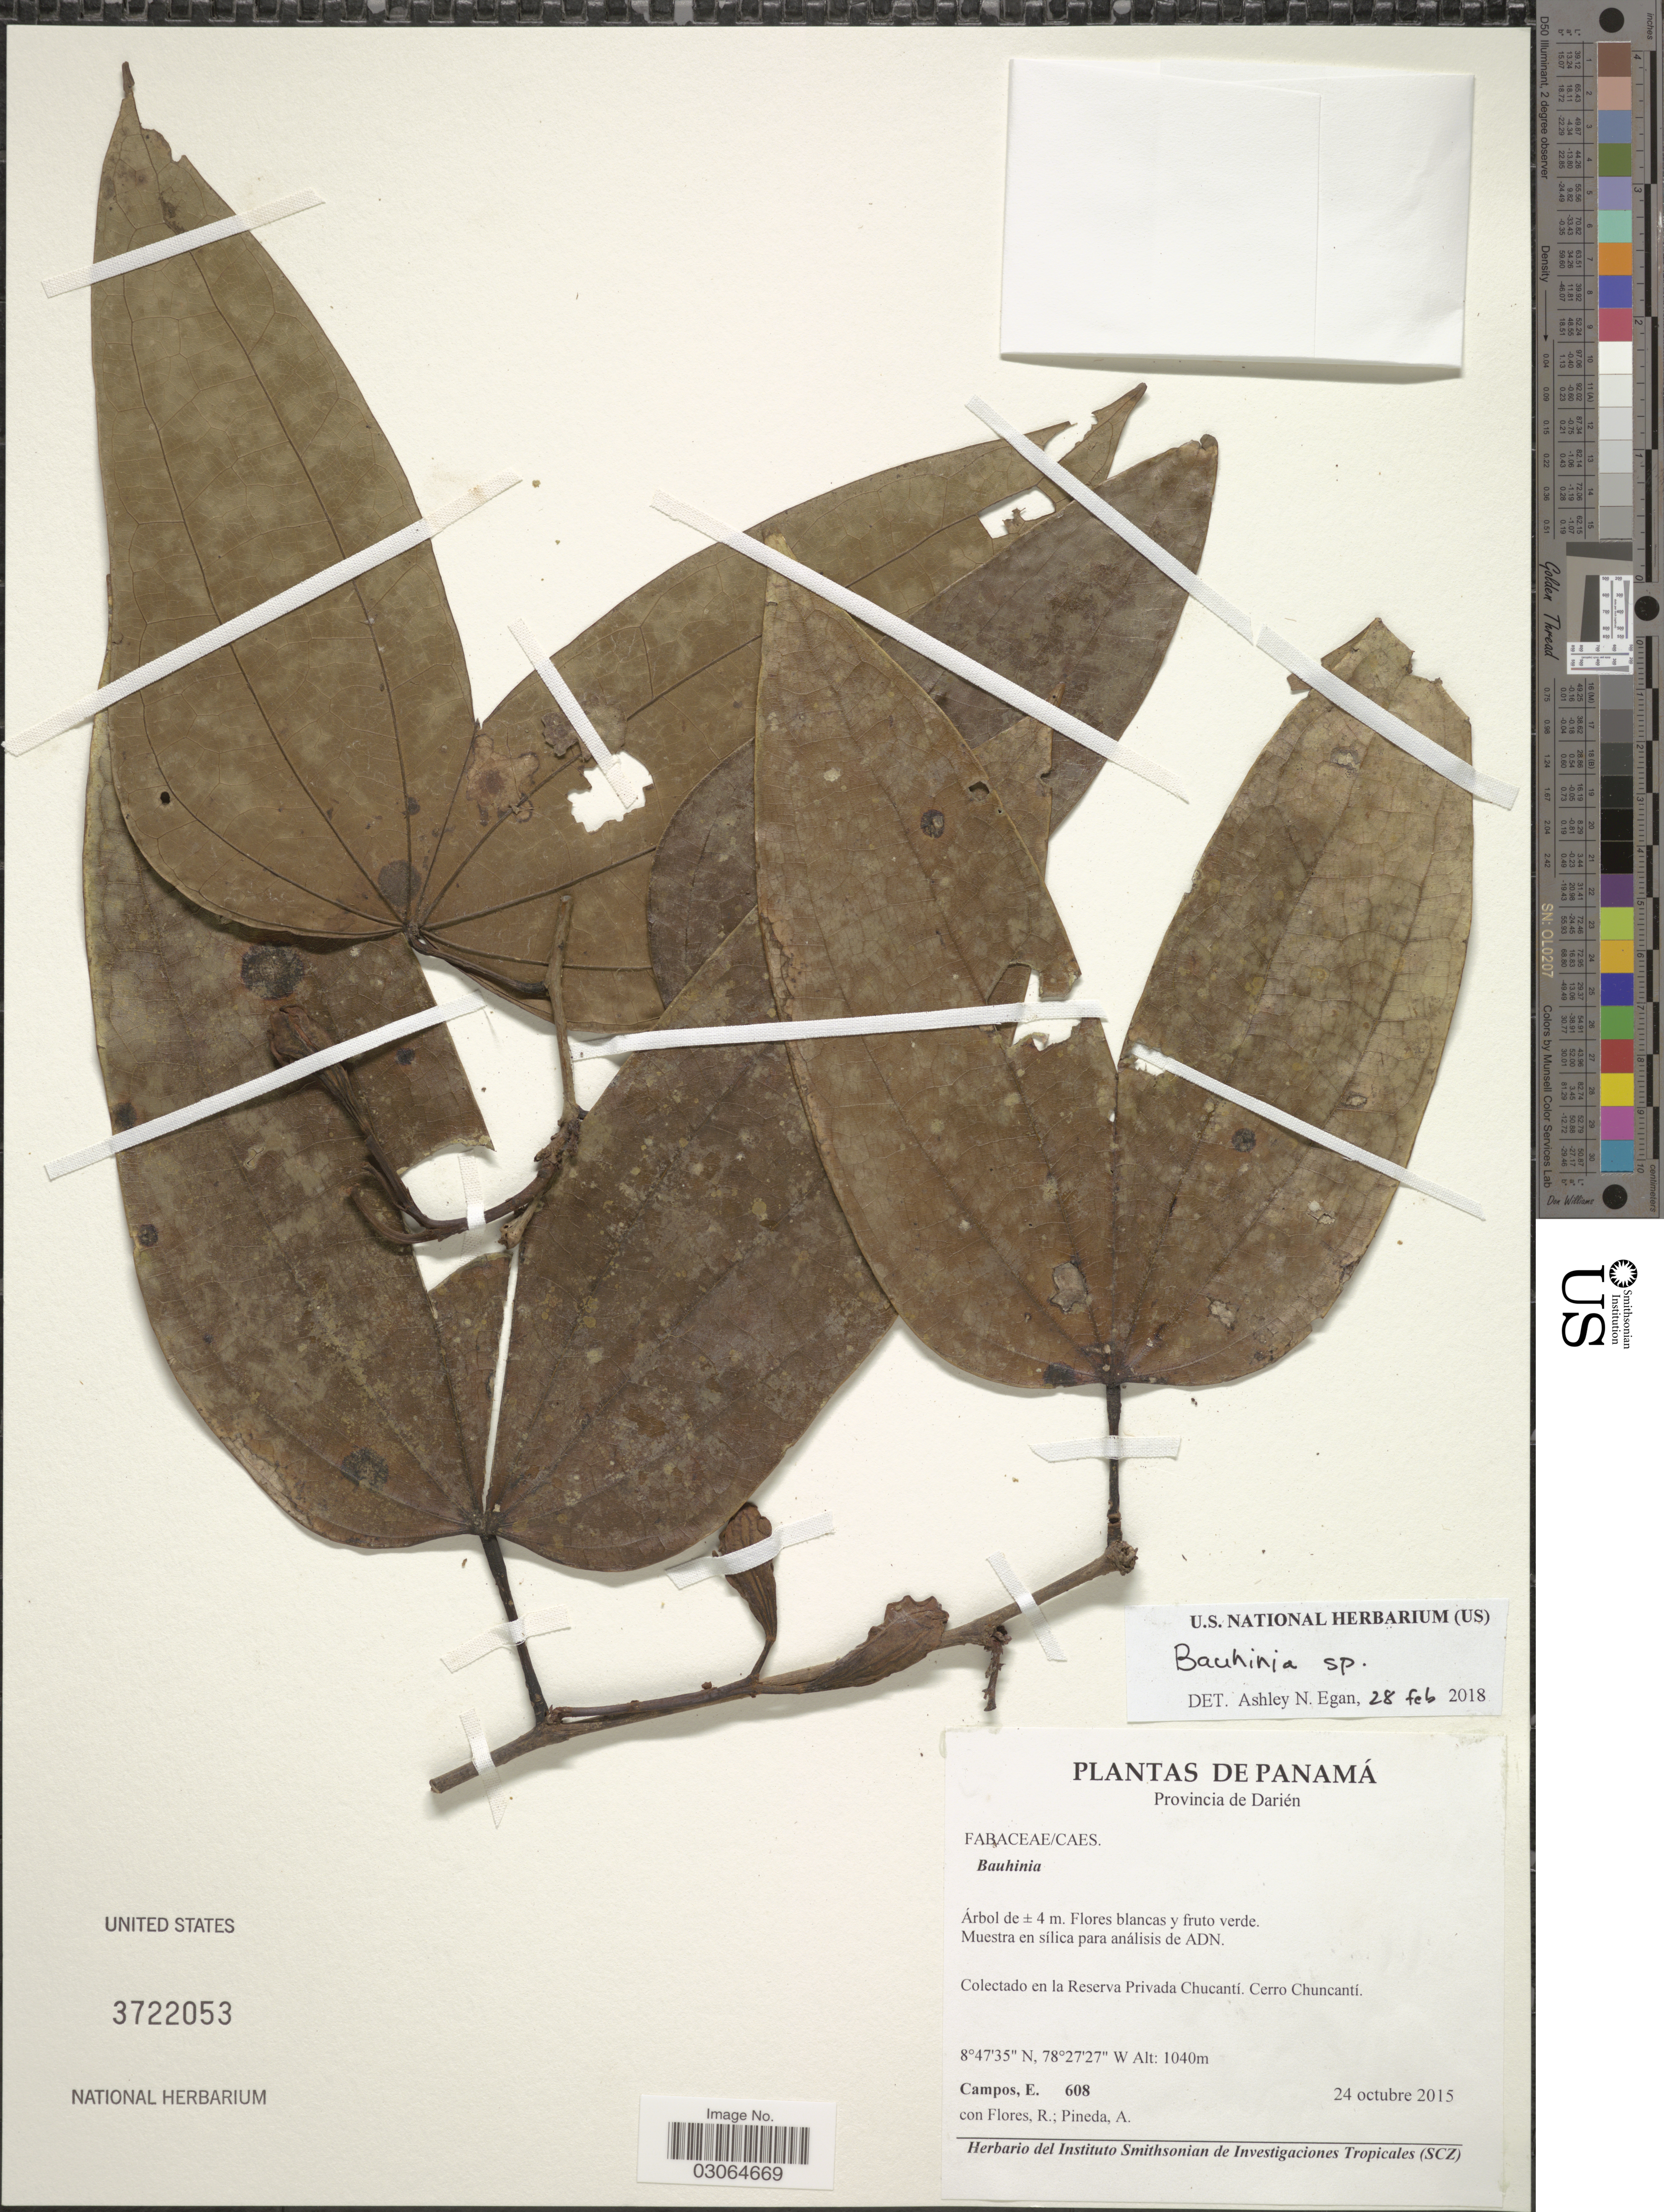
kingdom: Plantae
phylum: Tracheophyta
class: Magnoliopsida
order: Fabales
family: Fabaceae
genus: Bauhinia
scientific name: Bauhinia sp.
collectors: E. Campos, R. Flores & A. Pineda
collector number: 608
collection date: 2015-10-24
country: Panama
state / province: Darién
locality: En la Reserva Privada Chucantí. Cerro Chuncantí.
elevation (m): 1040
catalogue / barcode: US 3722053